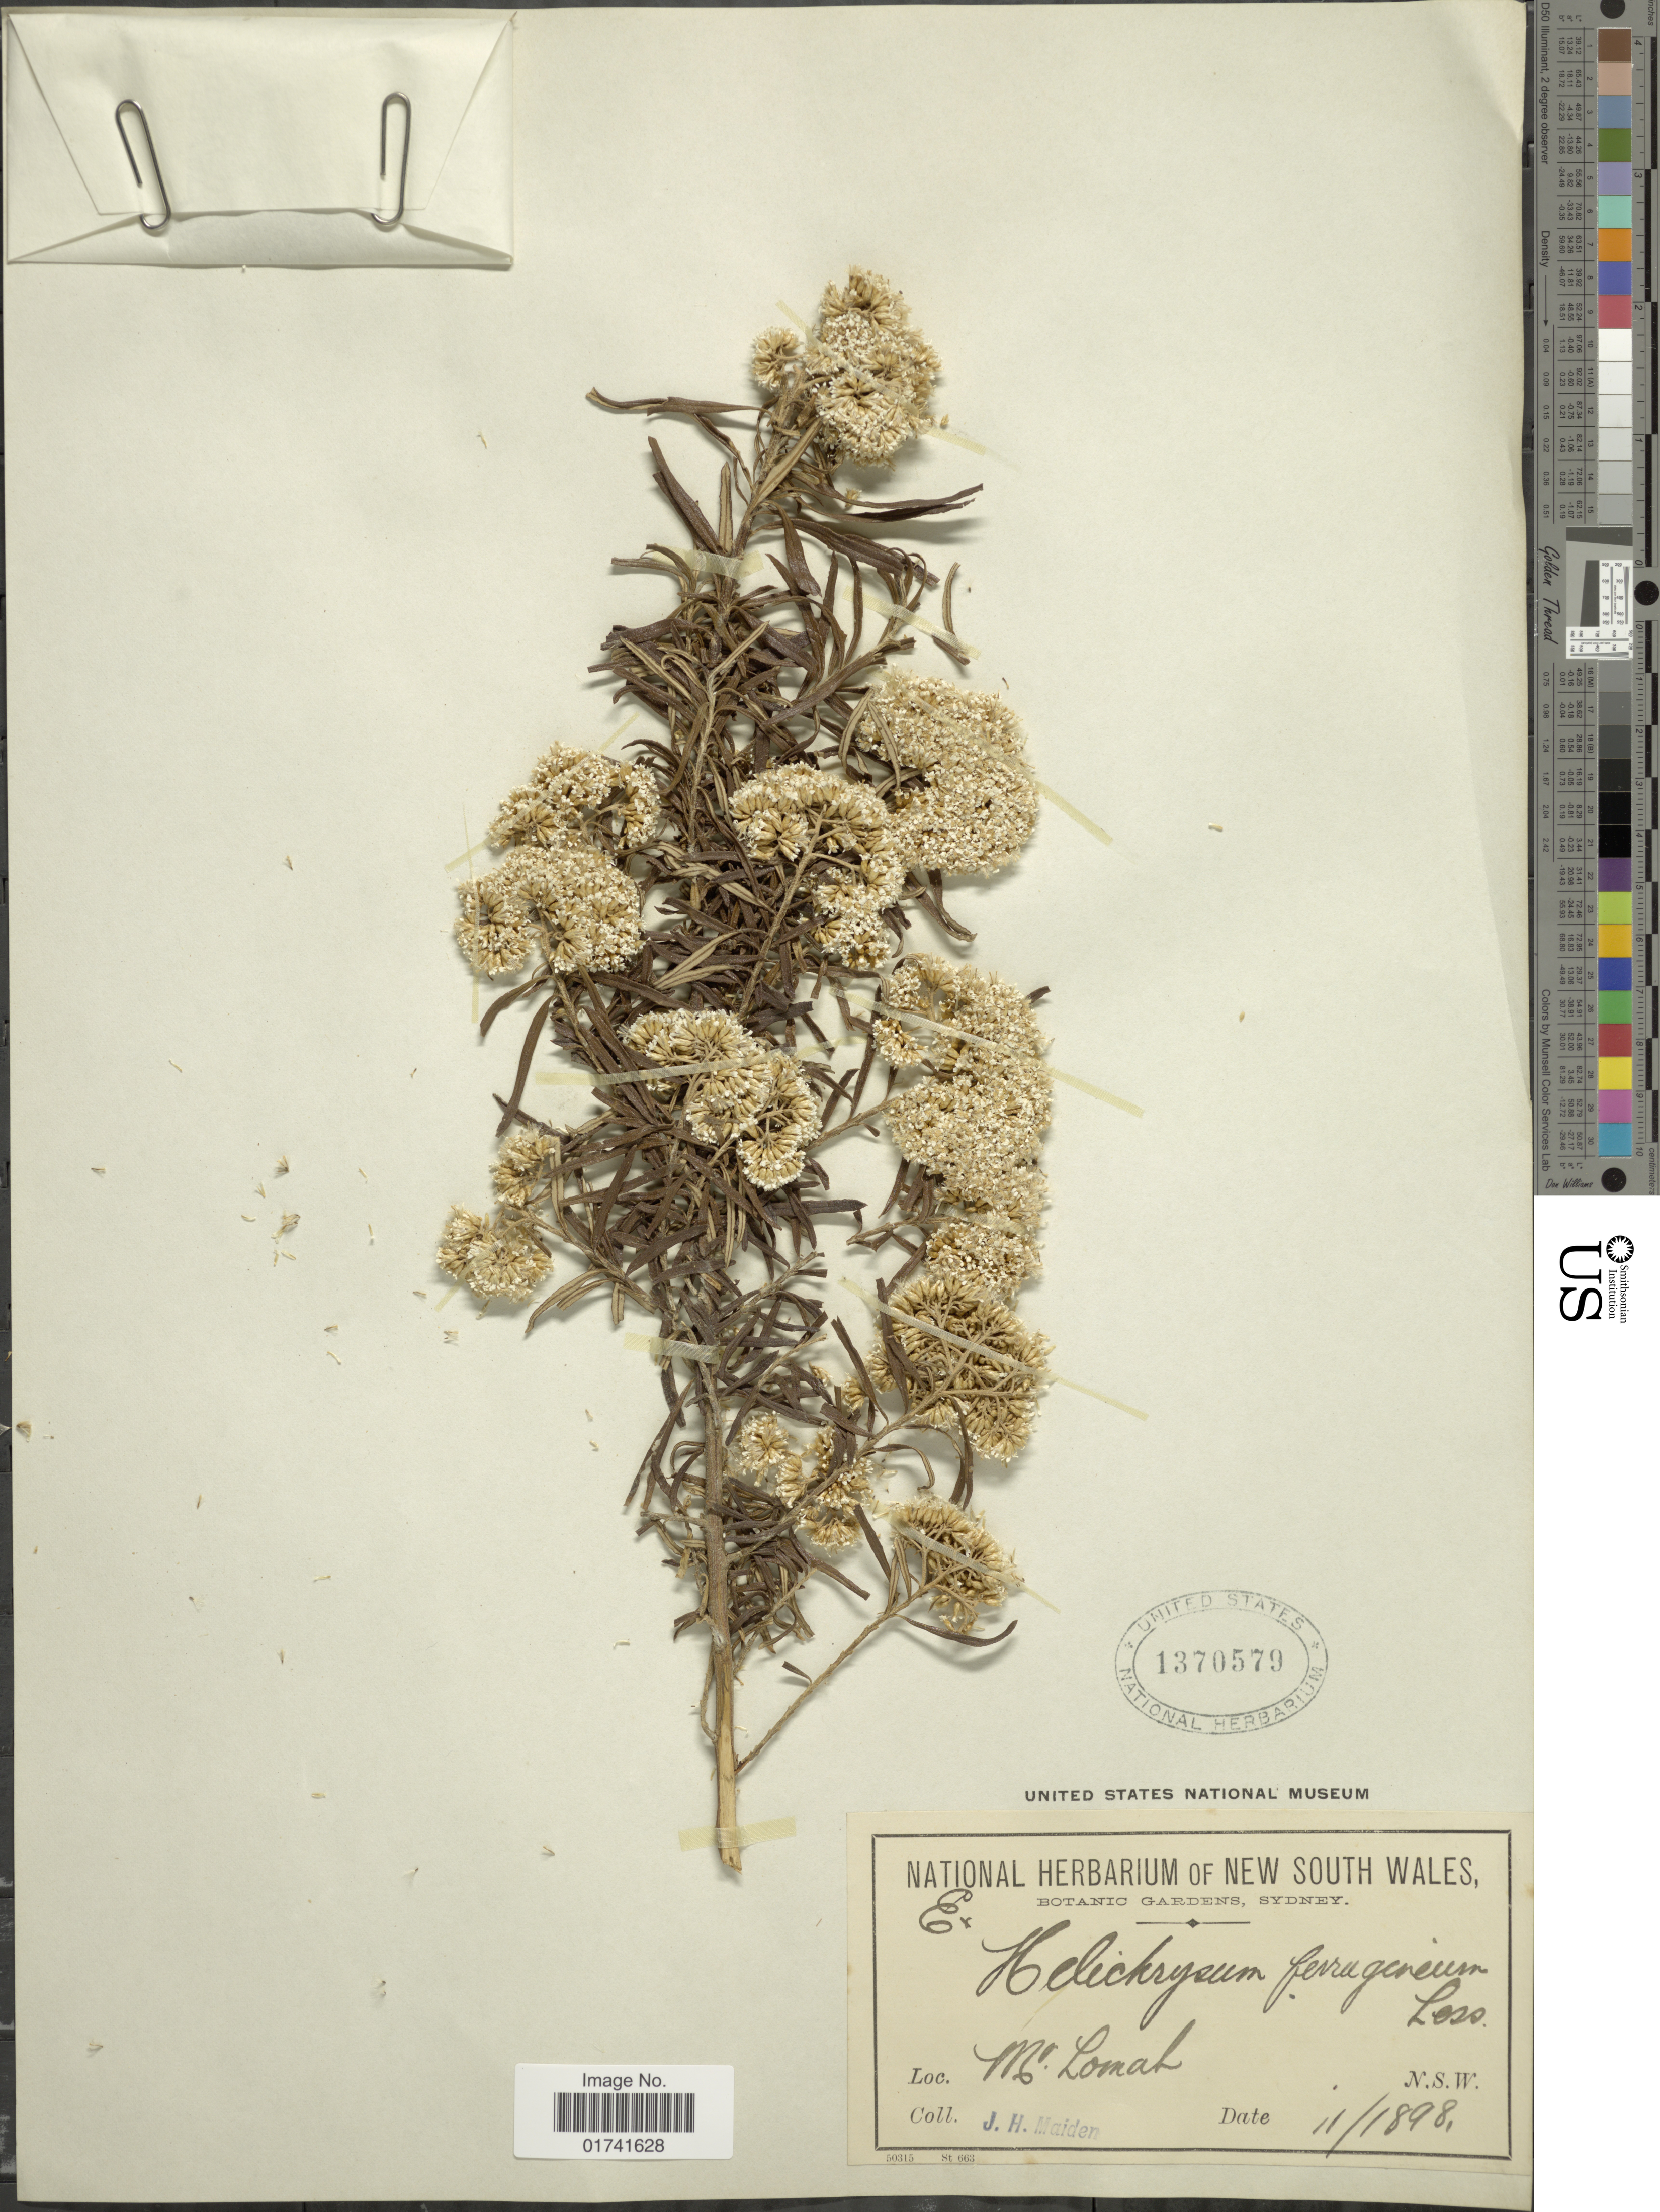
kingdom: Plantae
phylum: Tracheophyta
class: Magnoliopsida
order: Asterales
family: Asteraceae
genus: Ozothamnus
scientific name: Ozothamnus ferrugineus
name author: (Labill.) Sweet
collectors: J. Maiden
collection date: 1898-11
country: Australia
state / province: New South Wales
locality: Mt. Tomah.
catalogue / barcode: US 1370579